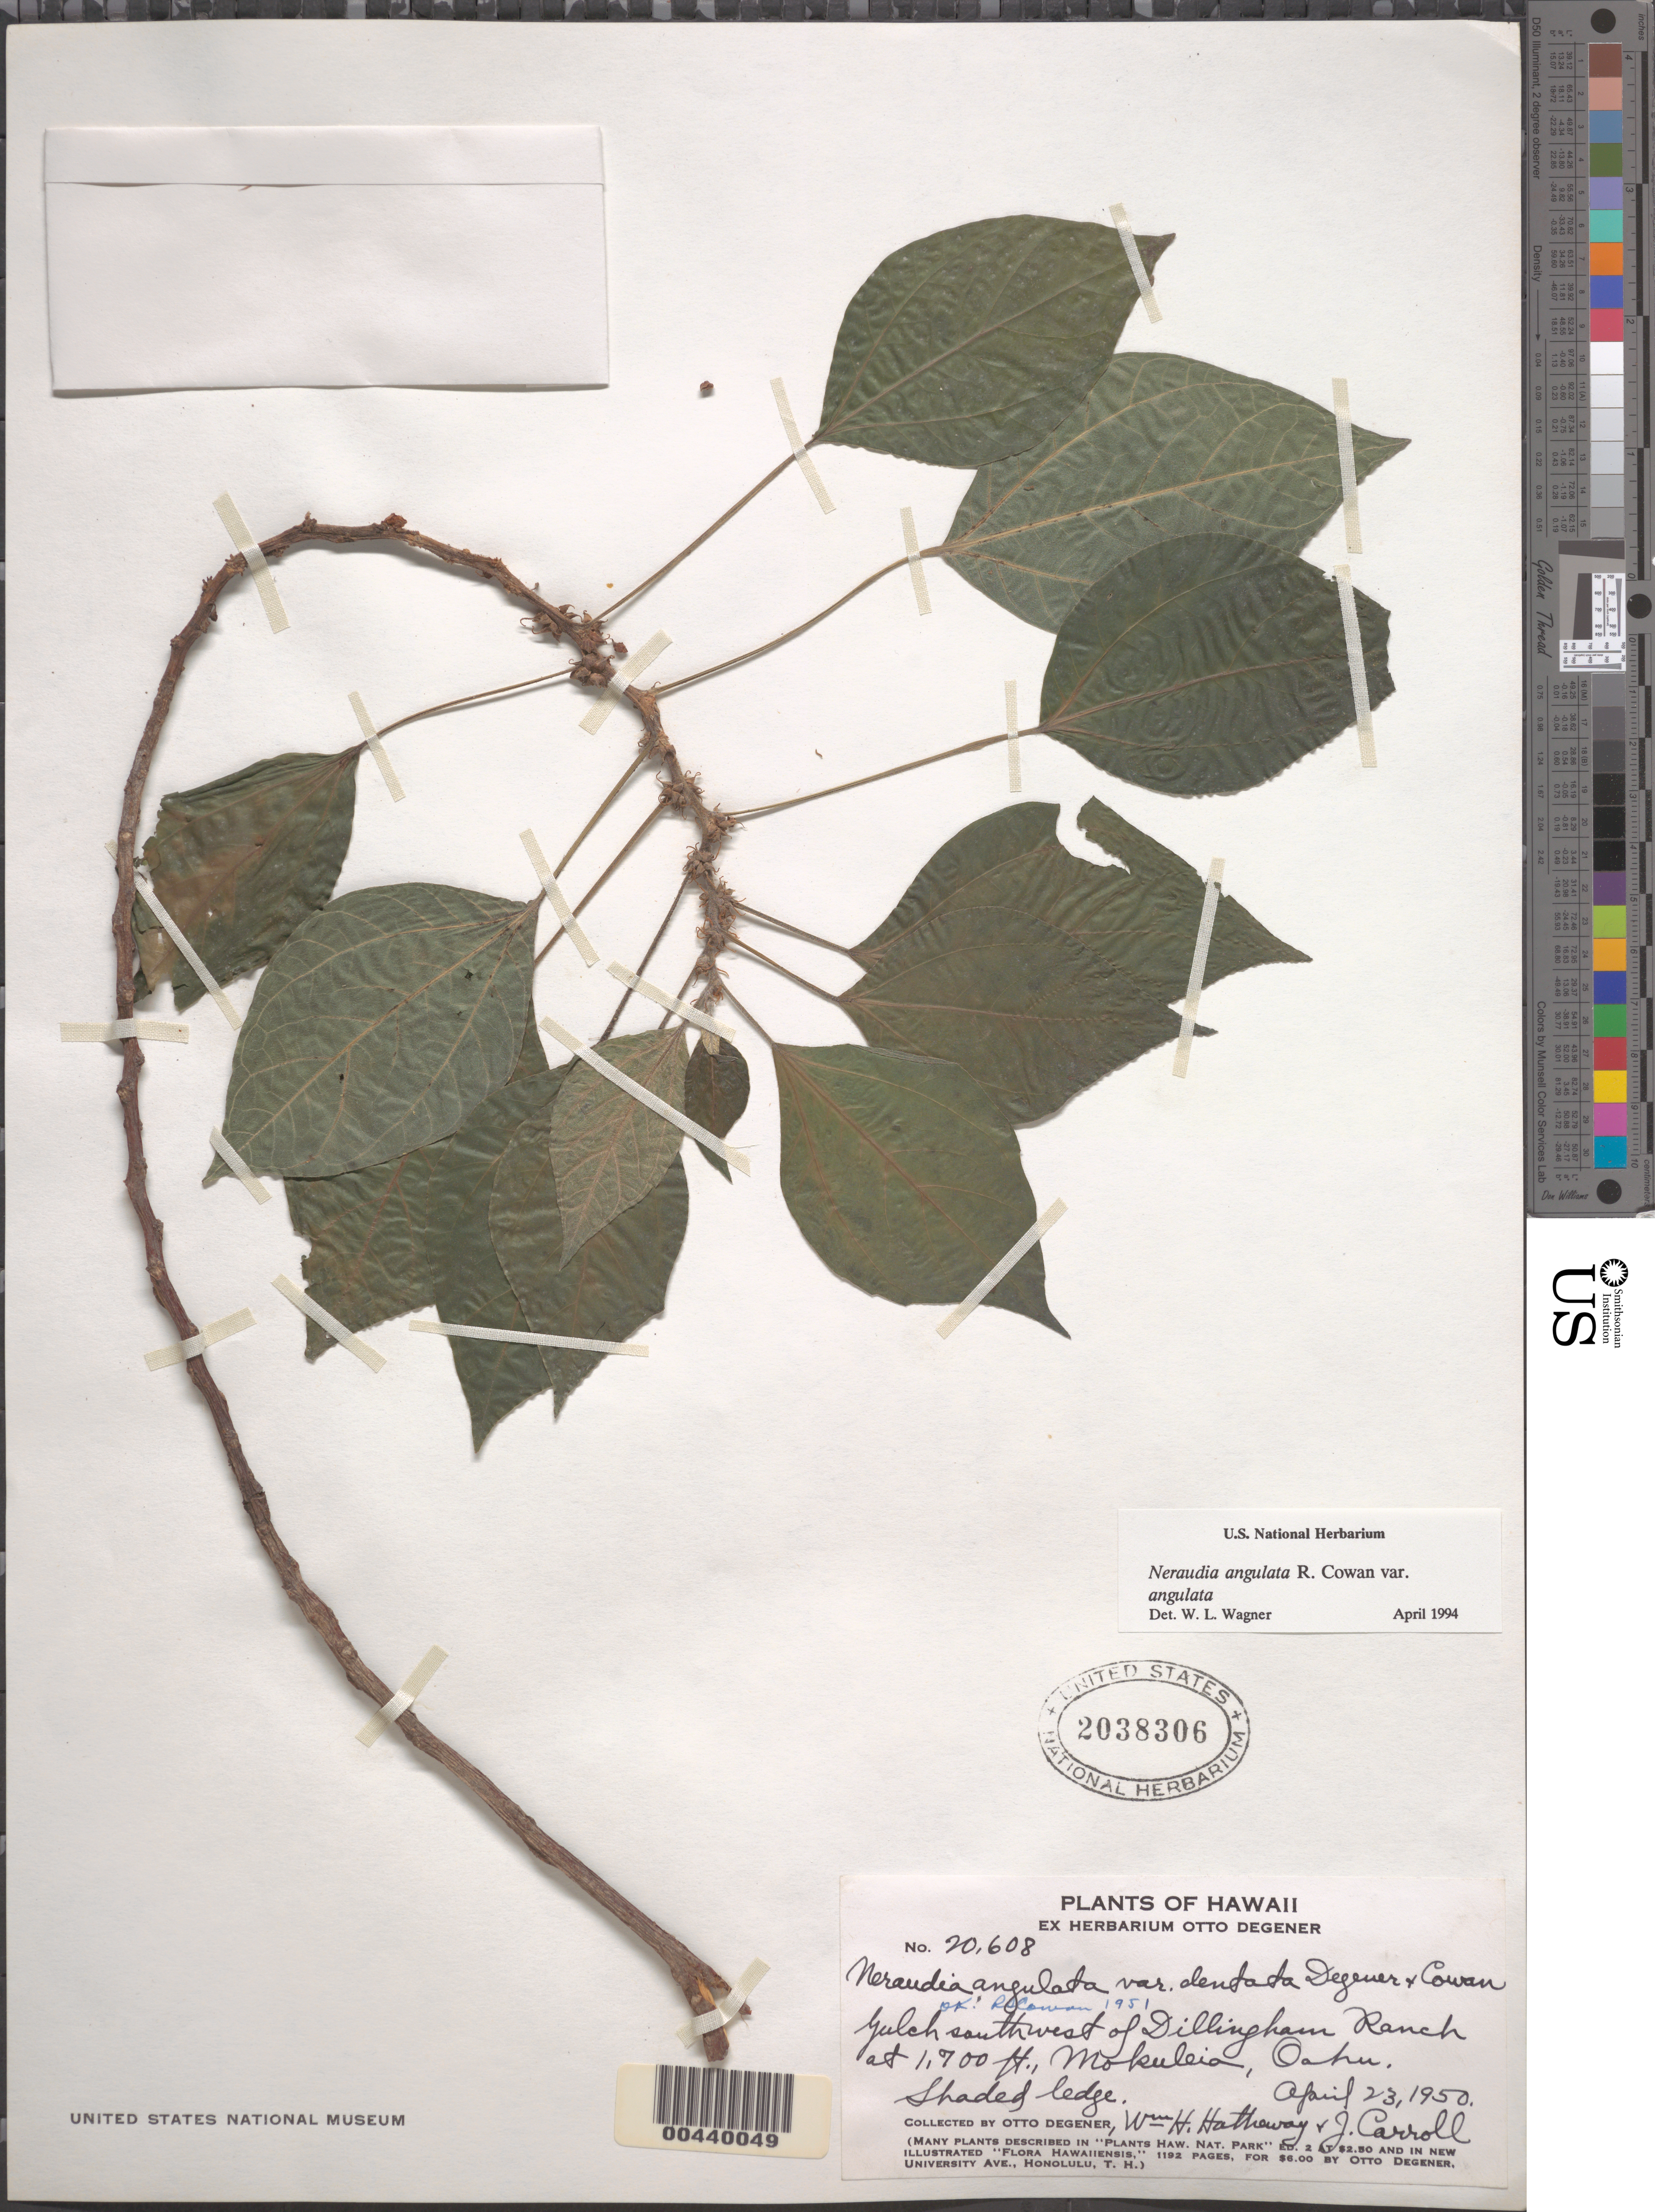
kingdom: Plantae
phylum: Tracheophyta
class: Magnoliopsida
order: Rosales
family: Urticaceae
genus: Neraudia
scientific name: Neraudia angulata var. angulata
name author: R.S. Cowan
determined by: Wagner, W. L., (BOT), Smithsonian Institution - National Museum of Natural History (UNITED STATES)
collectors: O. Degener, W. H. Hatheway & J. Carroll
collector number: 20608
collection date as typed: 23 Apr 1950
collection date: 1950-04-23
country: United States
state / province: Hawaii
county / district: Honolulu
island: Oahu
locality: Gulch SW of Dillingham Ranch, Mokuleia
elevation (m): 518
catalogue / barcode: US 2038306